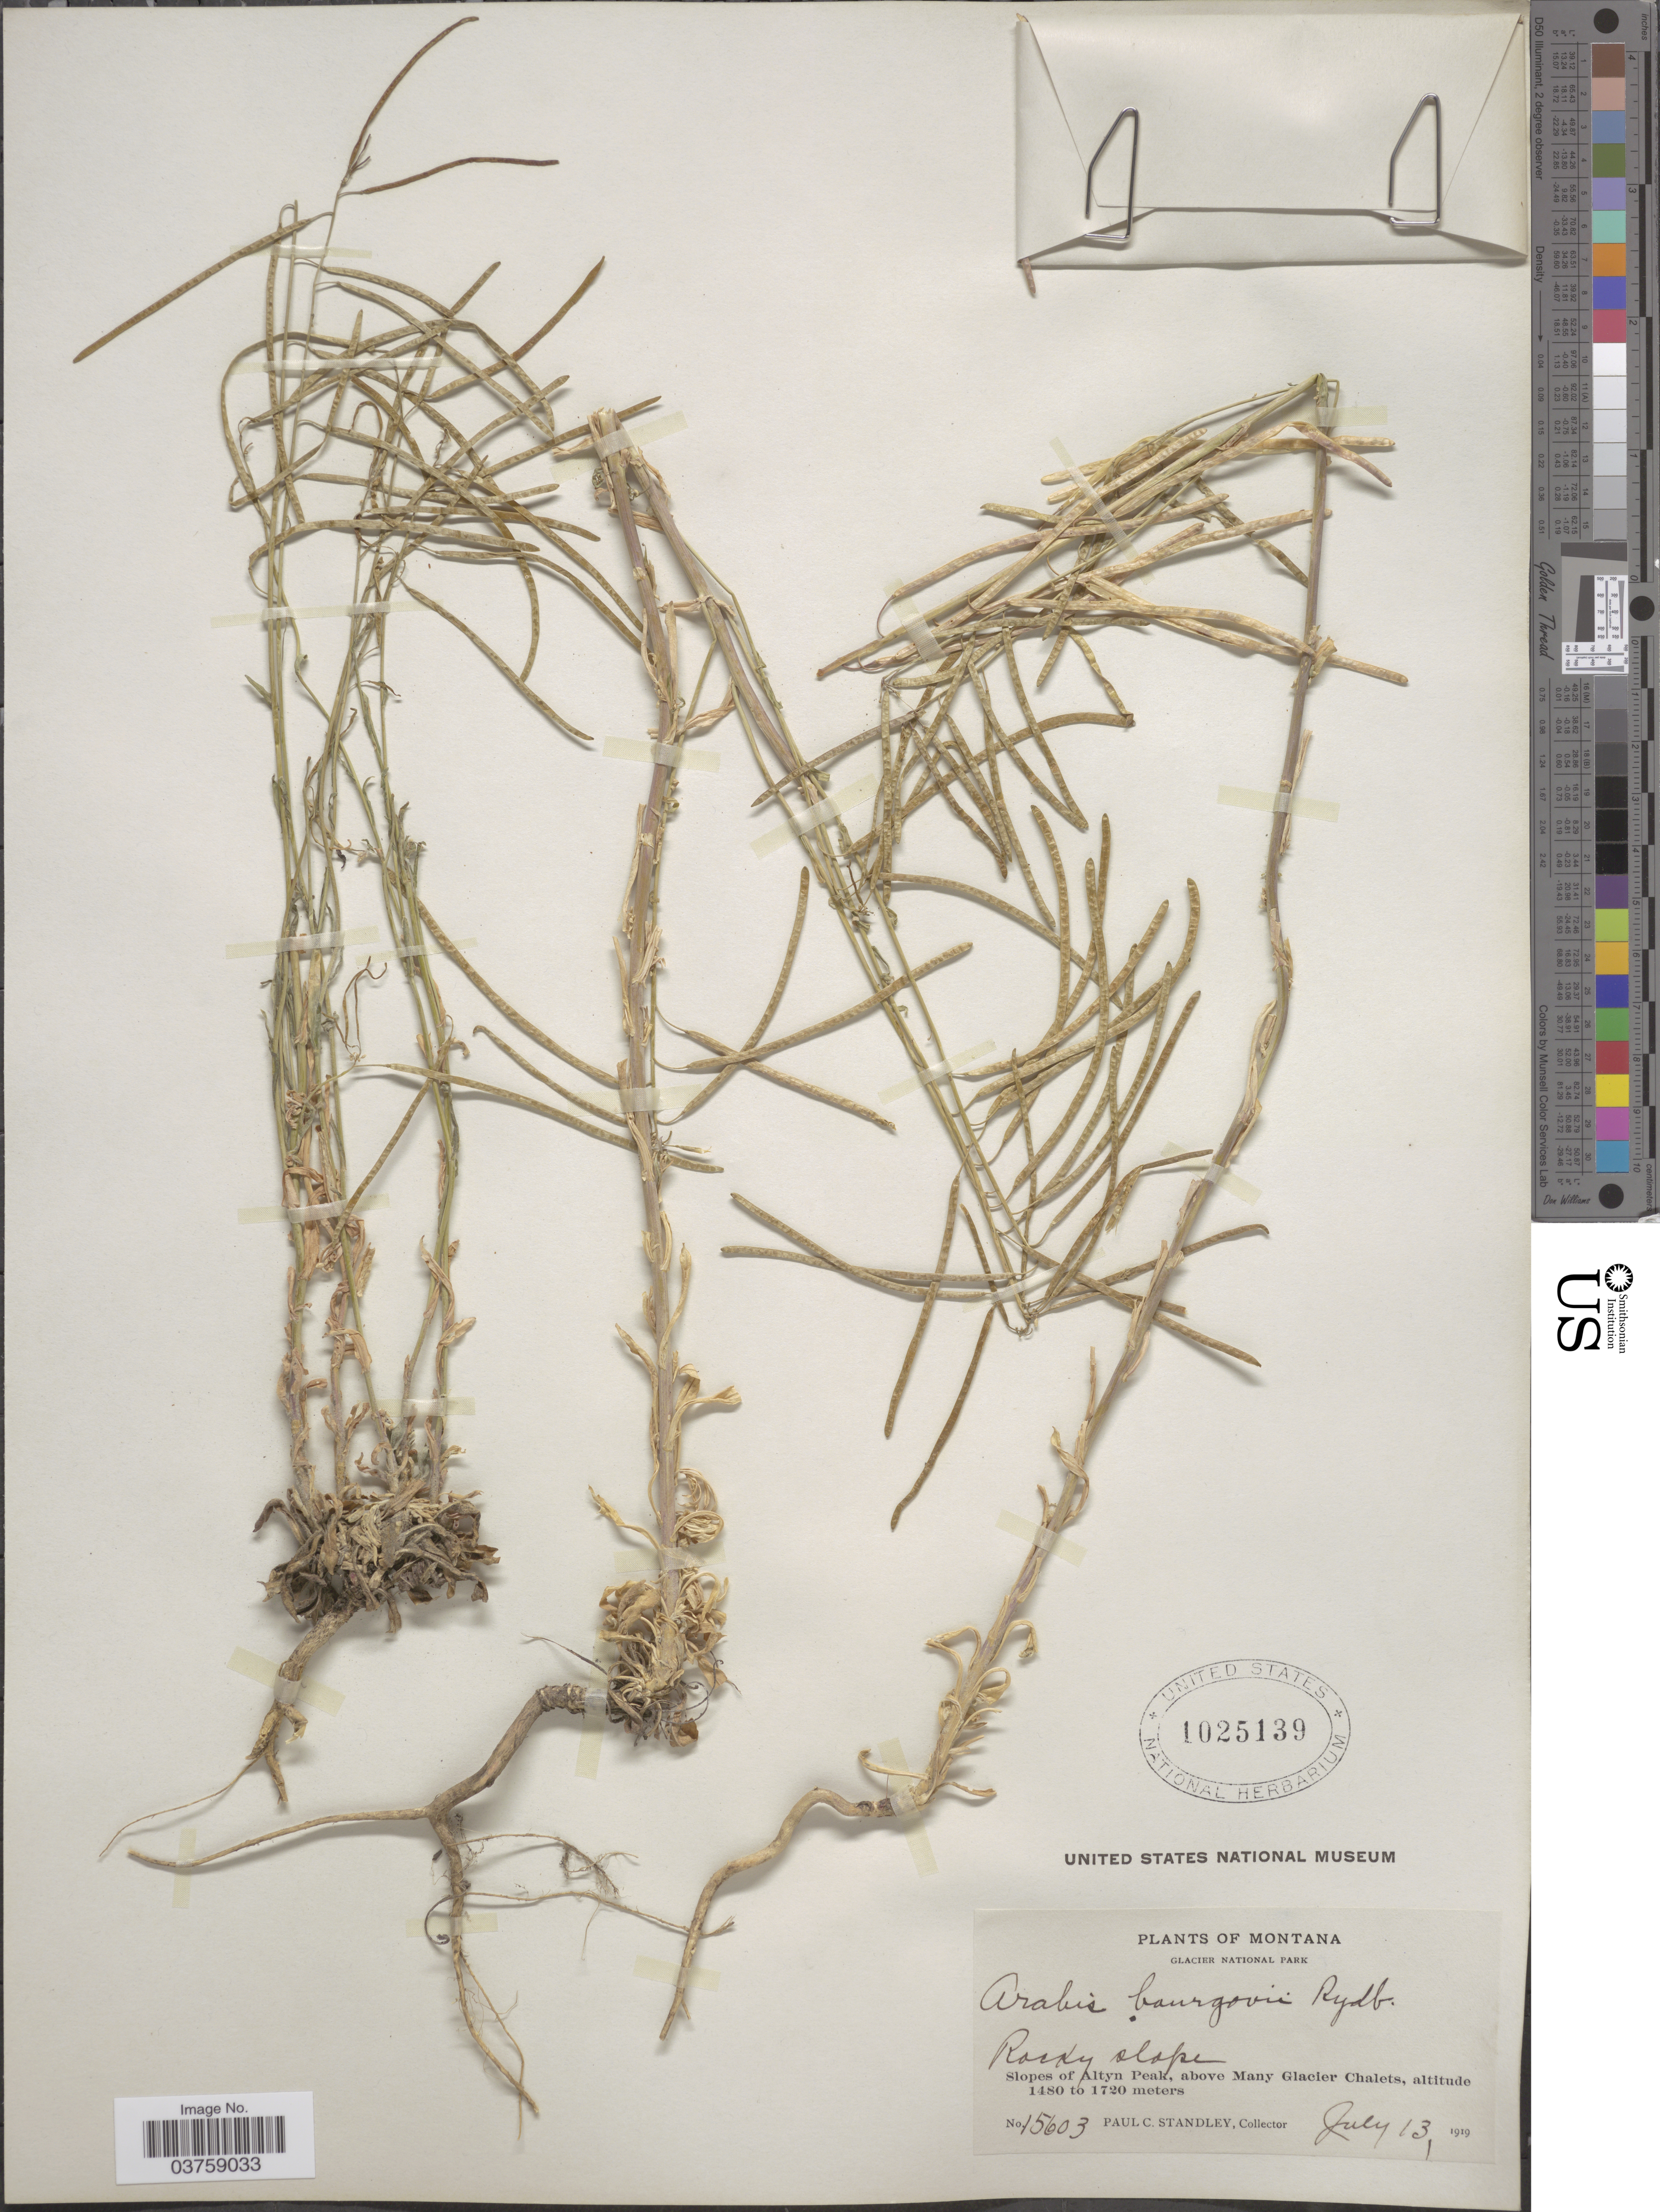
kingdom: Plantae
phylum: Tracheophyta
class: Magnoliopsida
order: Brassicales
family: Brassicaceae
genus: Arabis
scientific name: Arabis sparsiflora var. subvillosa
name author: (S. Watson) Rollins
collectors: P. C. Standley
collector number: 15603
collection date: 1919-07-13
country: United States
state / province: Montana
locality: Glacier National Park. Slopes of Altyn Peak, above Many Glacier Chalets.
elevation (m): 1480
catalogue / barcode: US 1025139